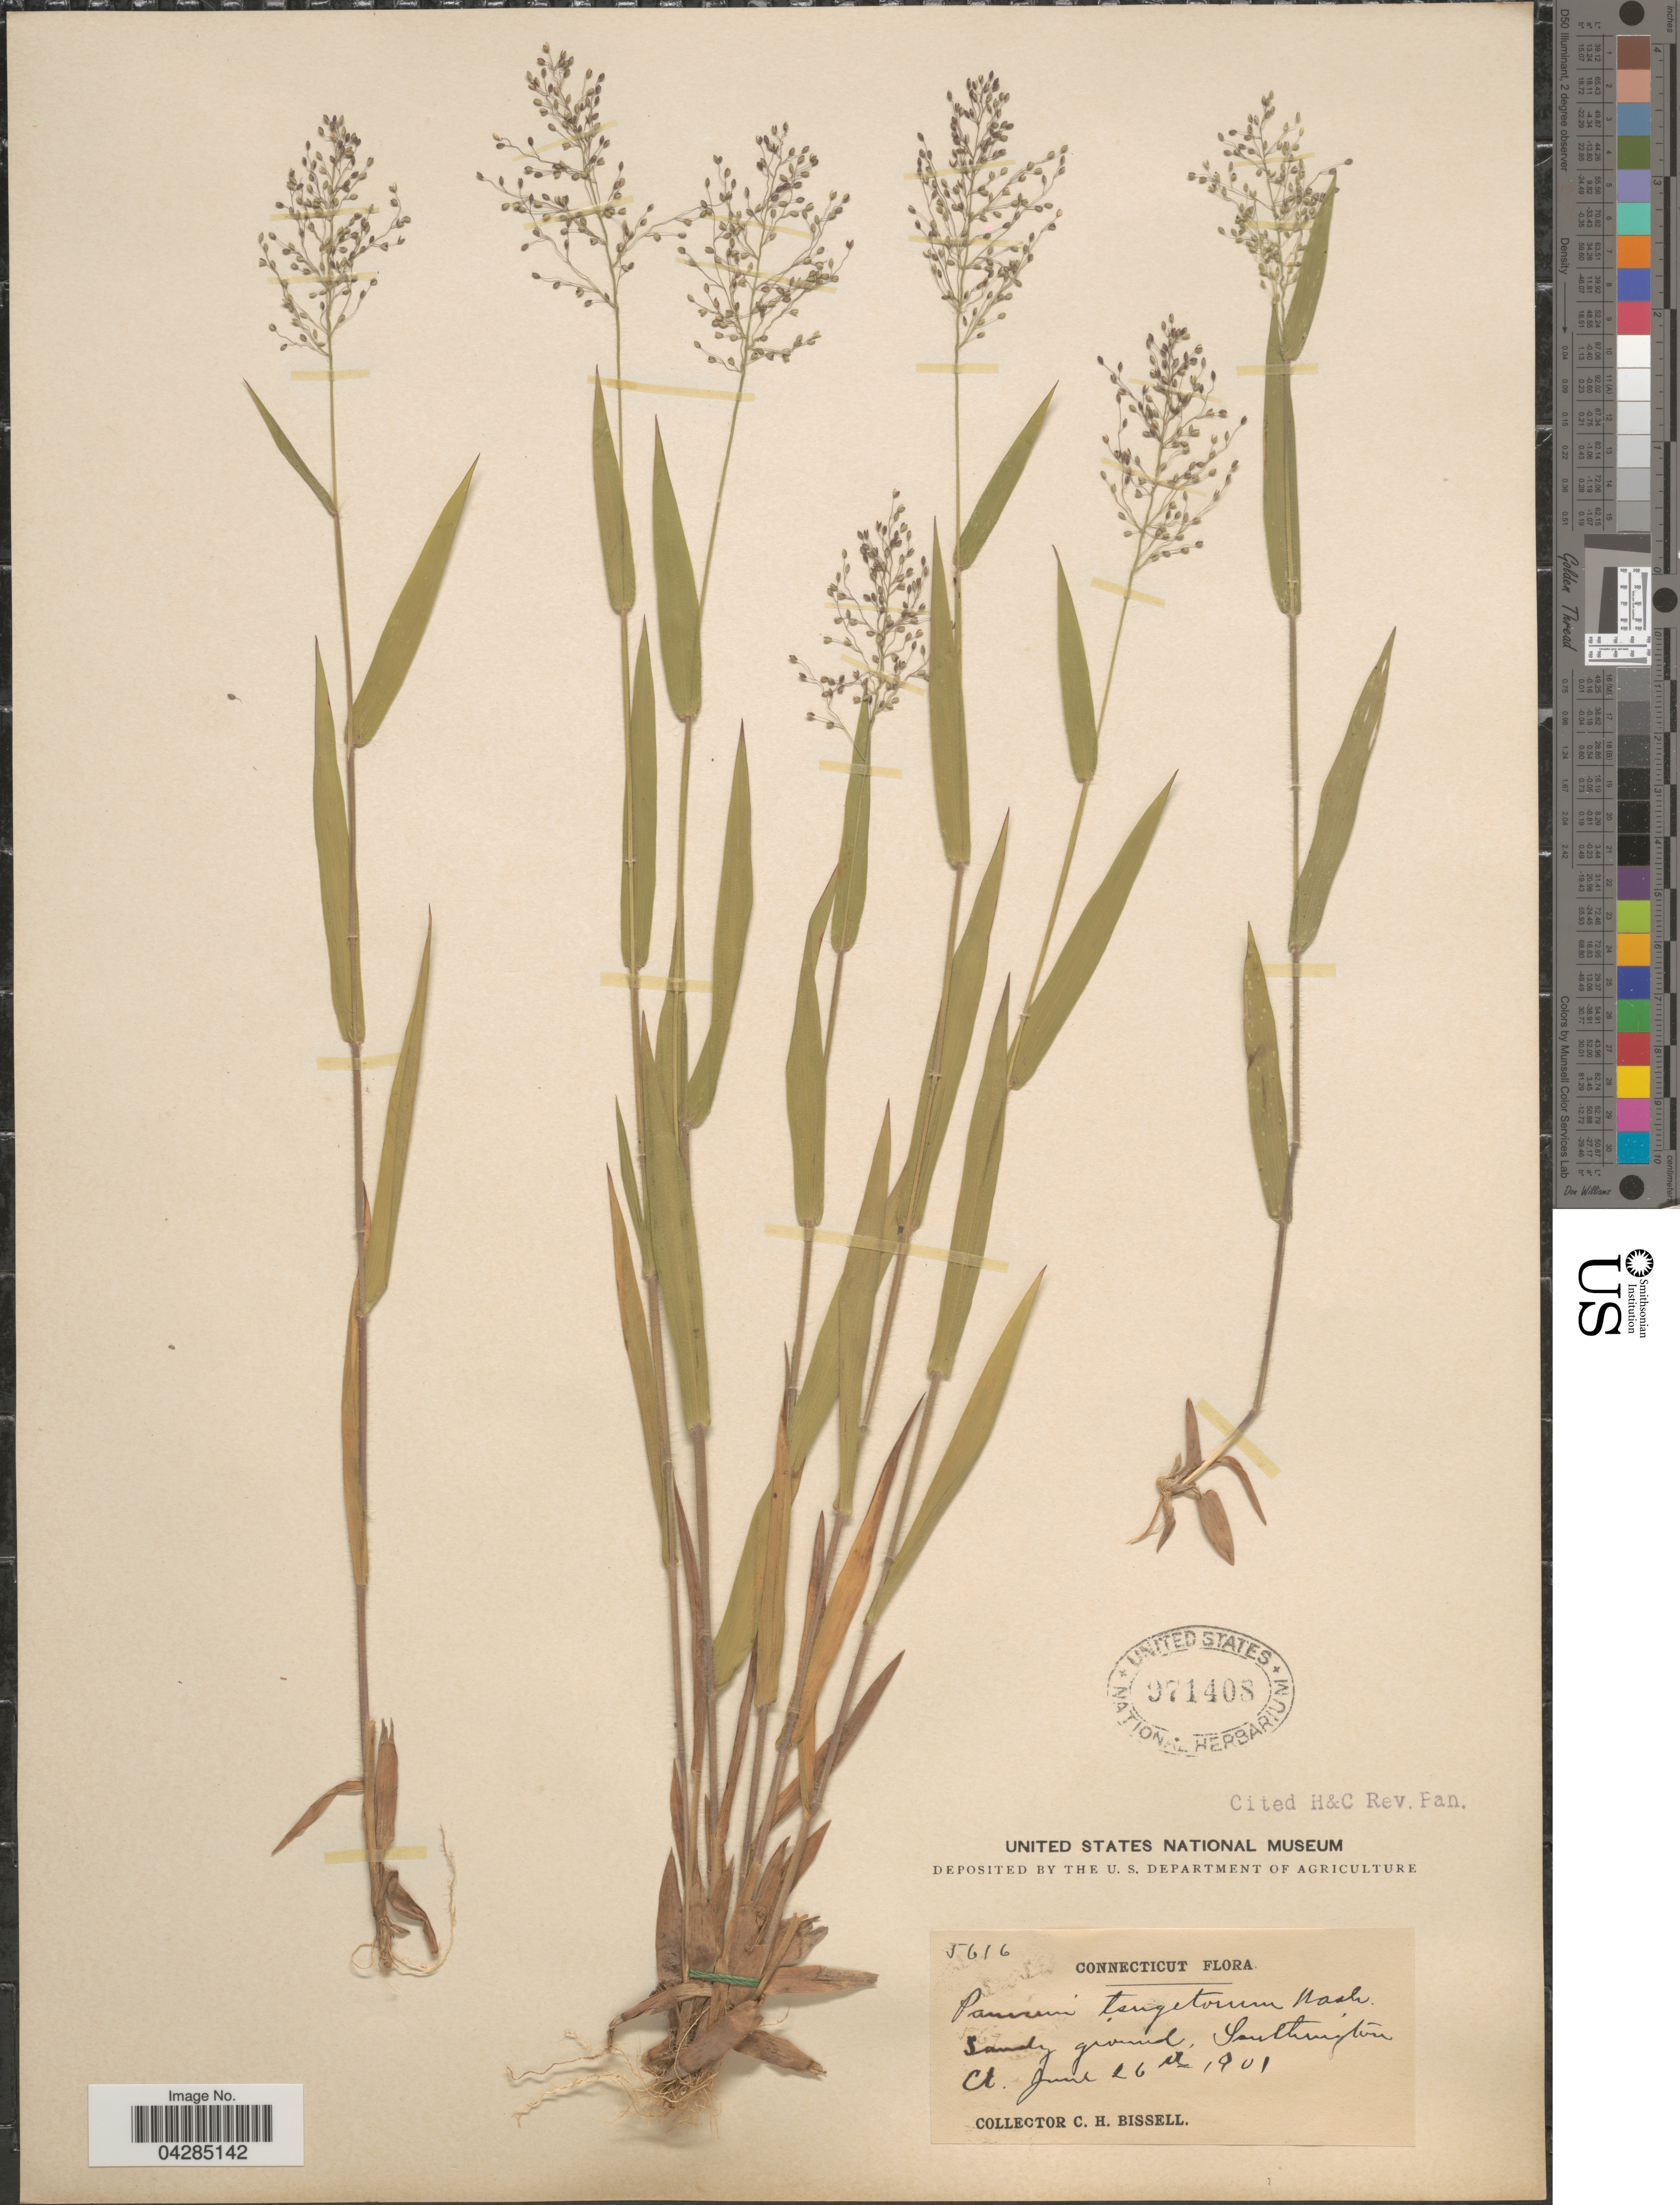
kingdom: Plantae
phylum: Tracheophyta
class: Liliopsida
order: Poales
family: Poaceae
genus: Dichanthelium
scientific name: Dichanthelium portoricense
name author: (Desv. ex Ham.) B.F. Hansen & Wunderlin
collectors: C. Bissell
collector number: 5616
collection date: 1901-06-16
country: United States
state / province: Connecticut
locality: Southington.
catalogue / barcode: US 971408